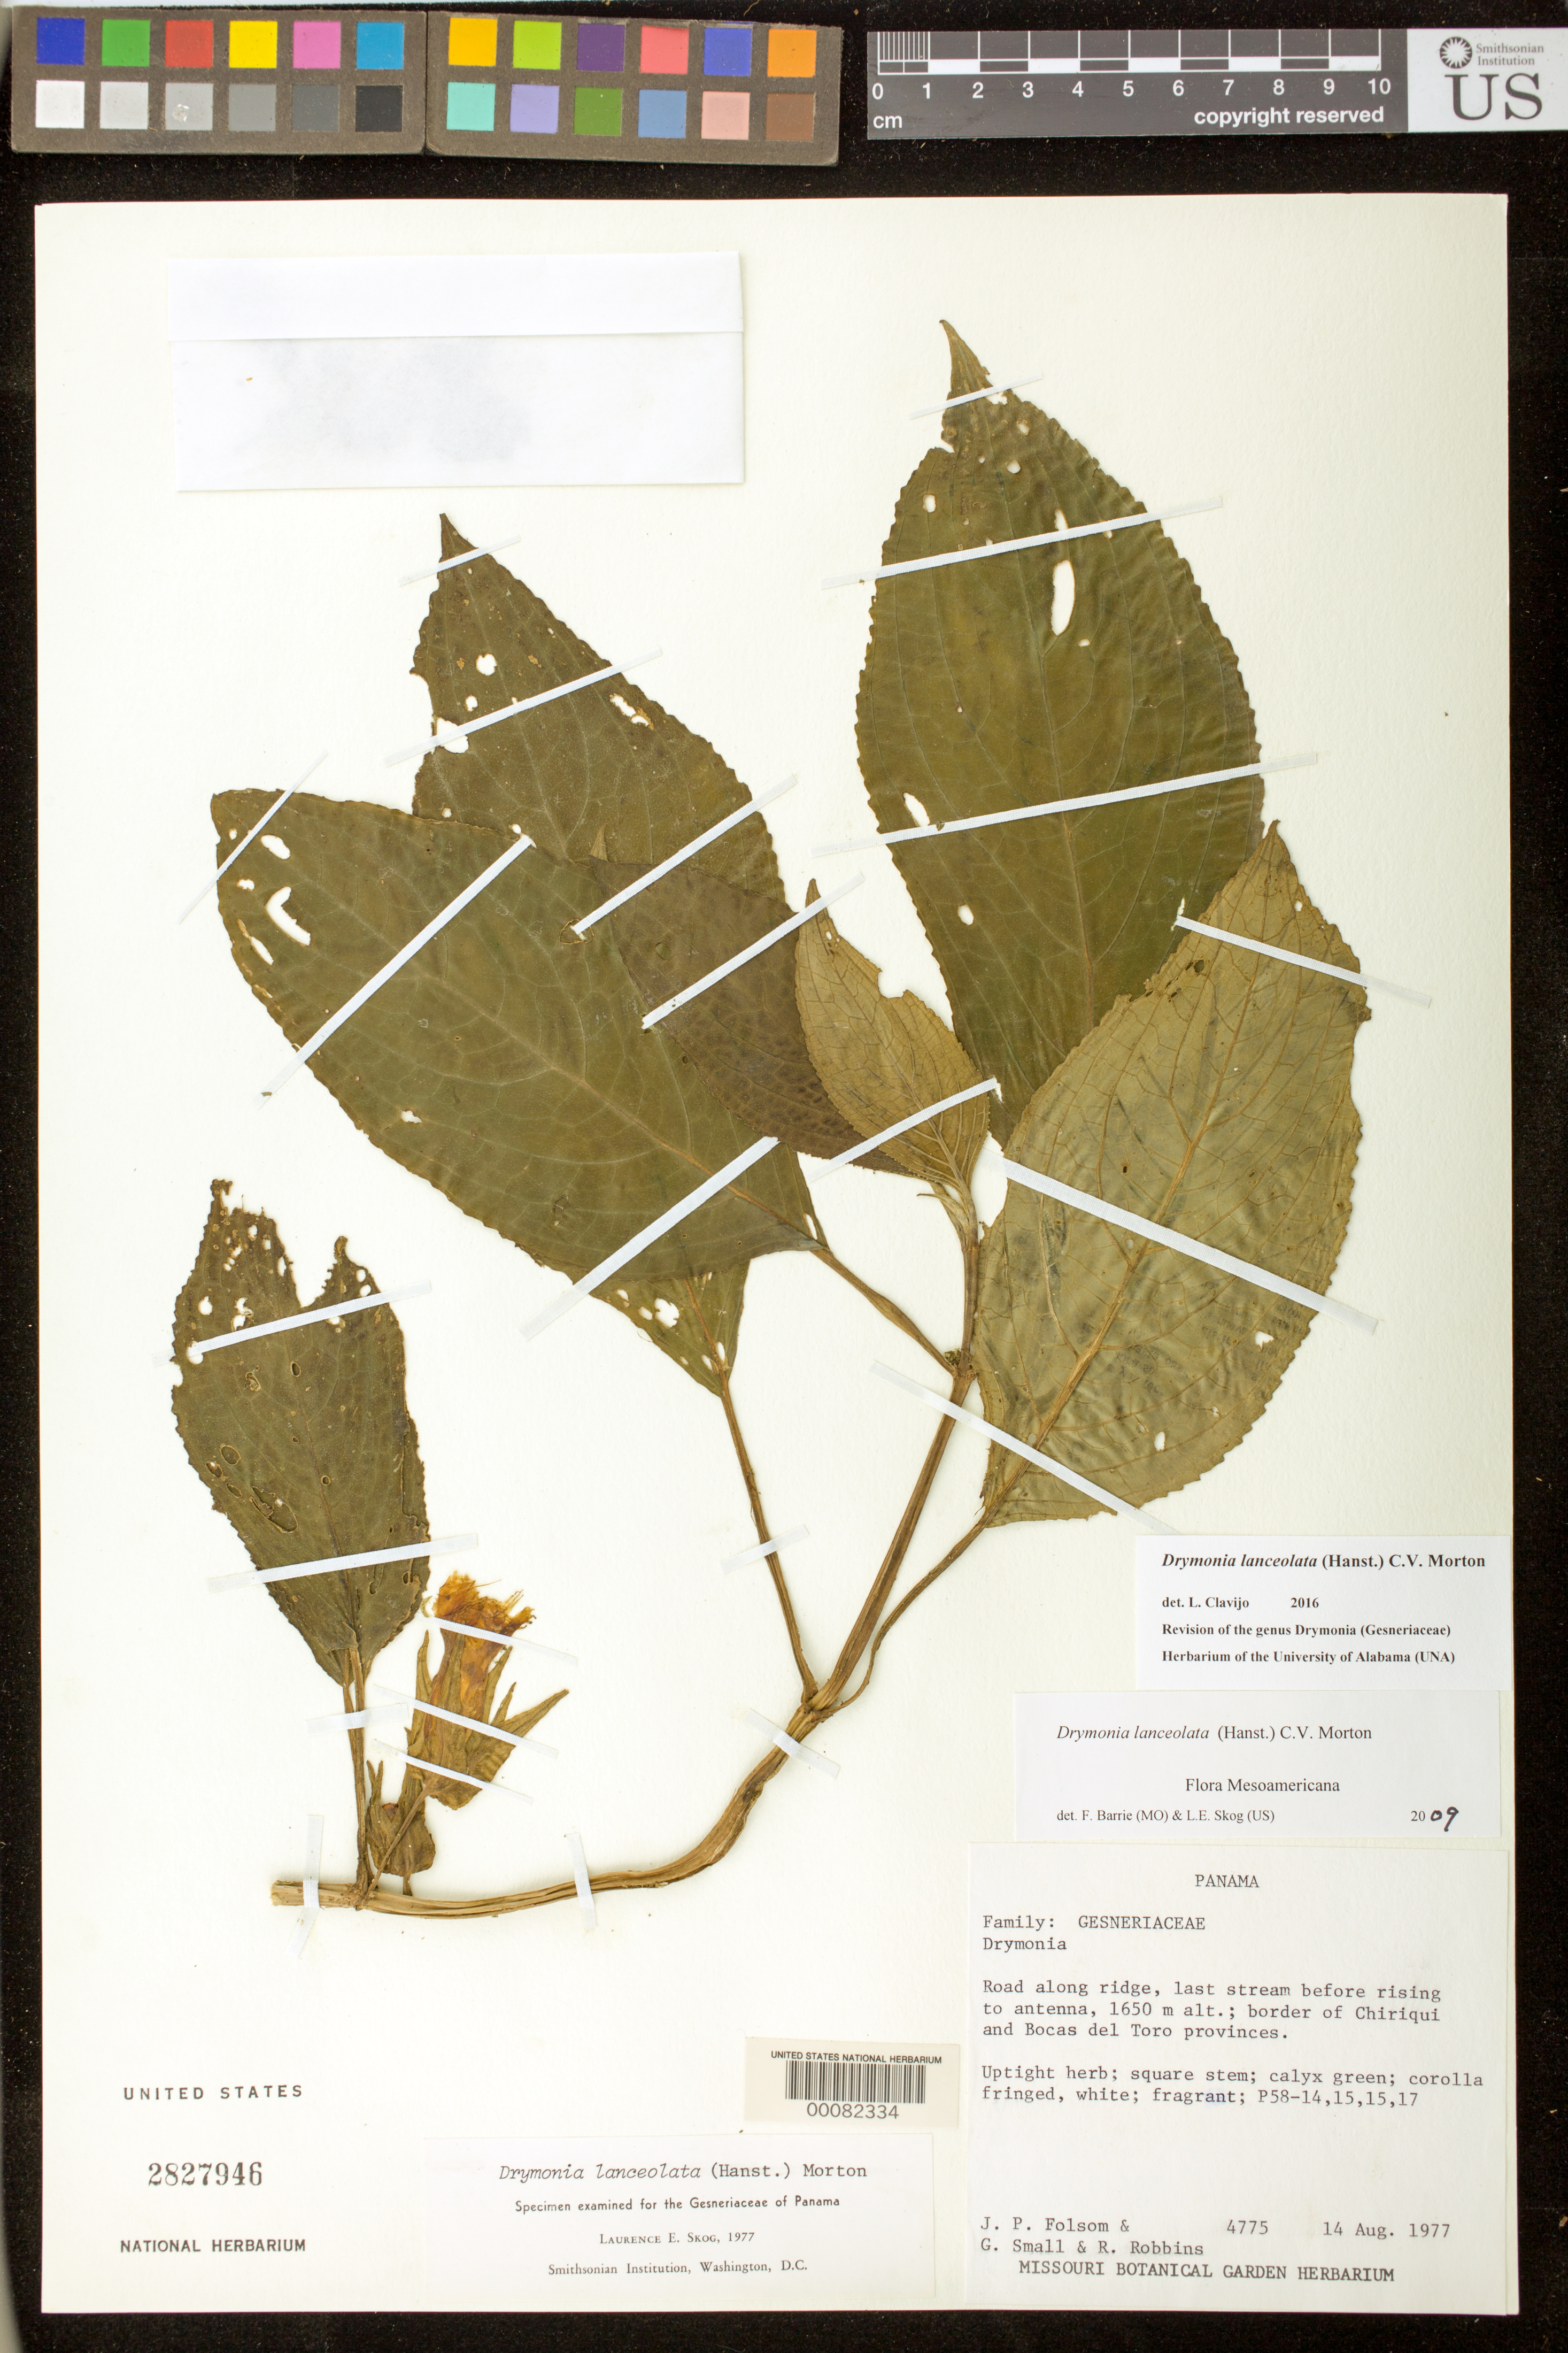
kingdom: Plantae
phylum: Tracheophyta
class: Magnoliopsida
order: Lamiales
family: Gesneriaceae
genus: Drymonia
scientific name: Drymonia lanceolata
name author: (Hanst.) C.V. Morton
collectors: J. P. Folsom, G. Small & R. Robbins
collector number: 4775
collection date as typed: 14 Aug 1977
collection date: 1977-08-14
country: Panama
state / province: Chiriquí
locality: Road along ridge, last stream before rising to antenna, border of Chiriqui and Bocas del Toro provinces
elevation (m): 1650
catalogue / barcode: US 2827946